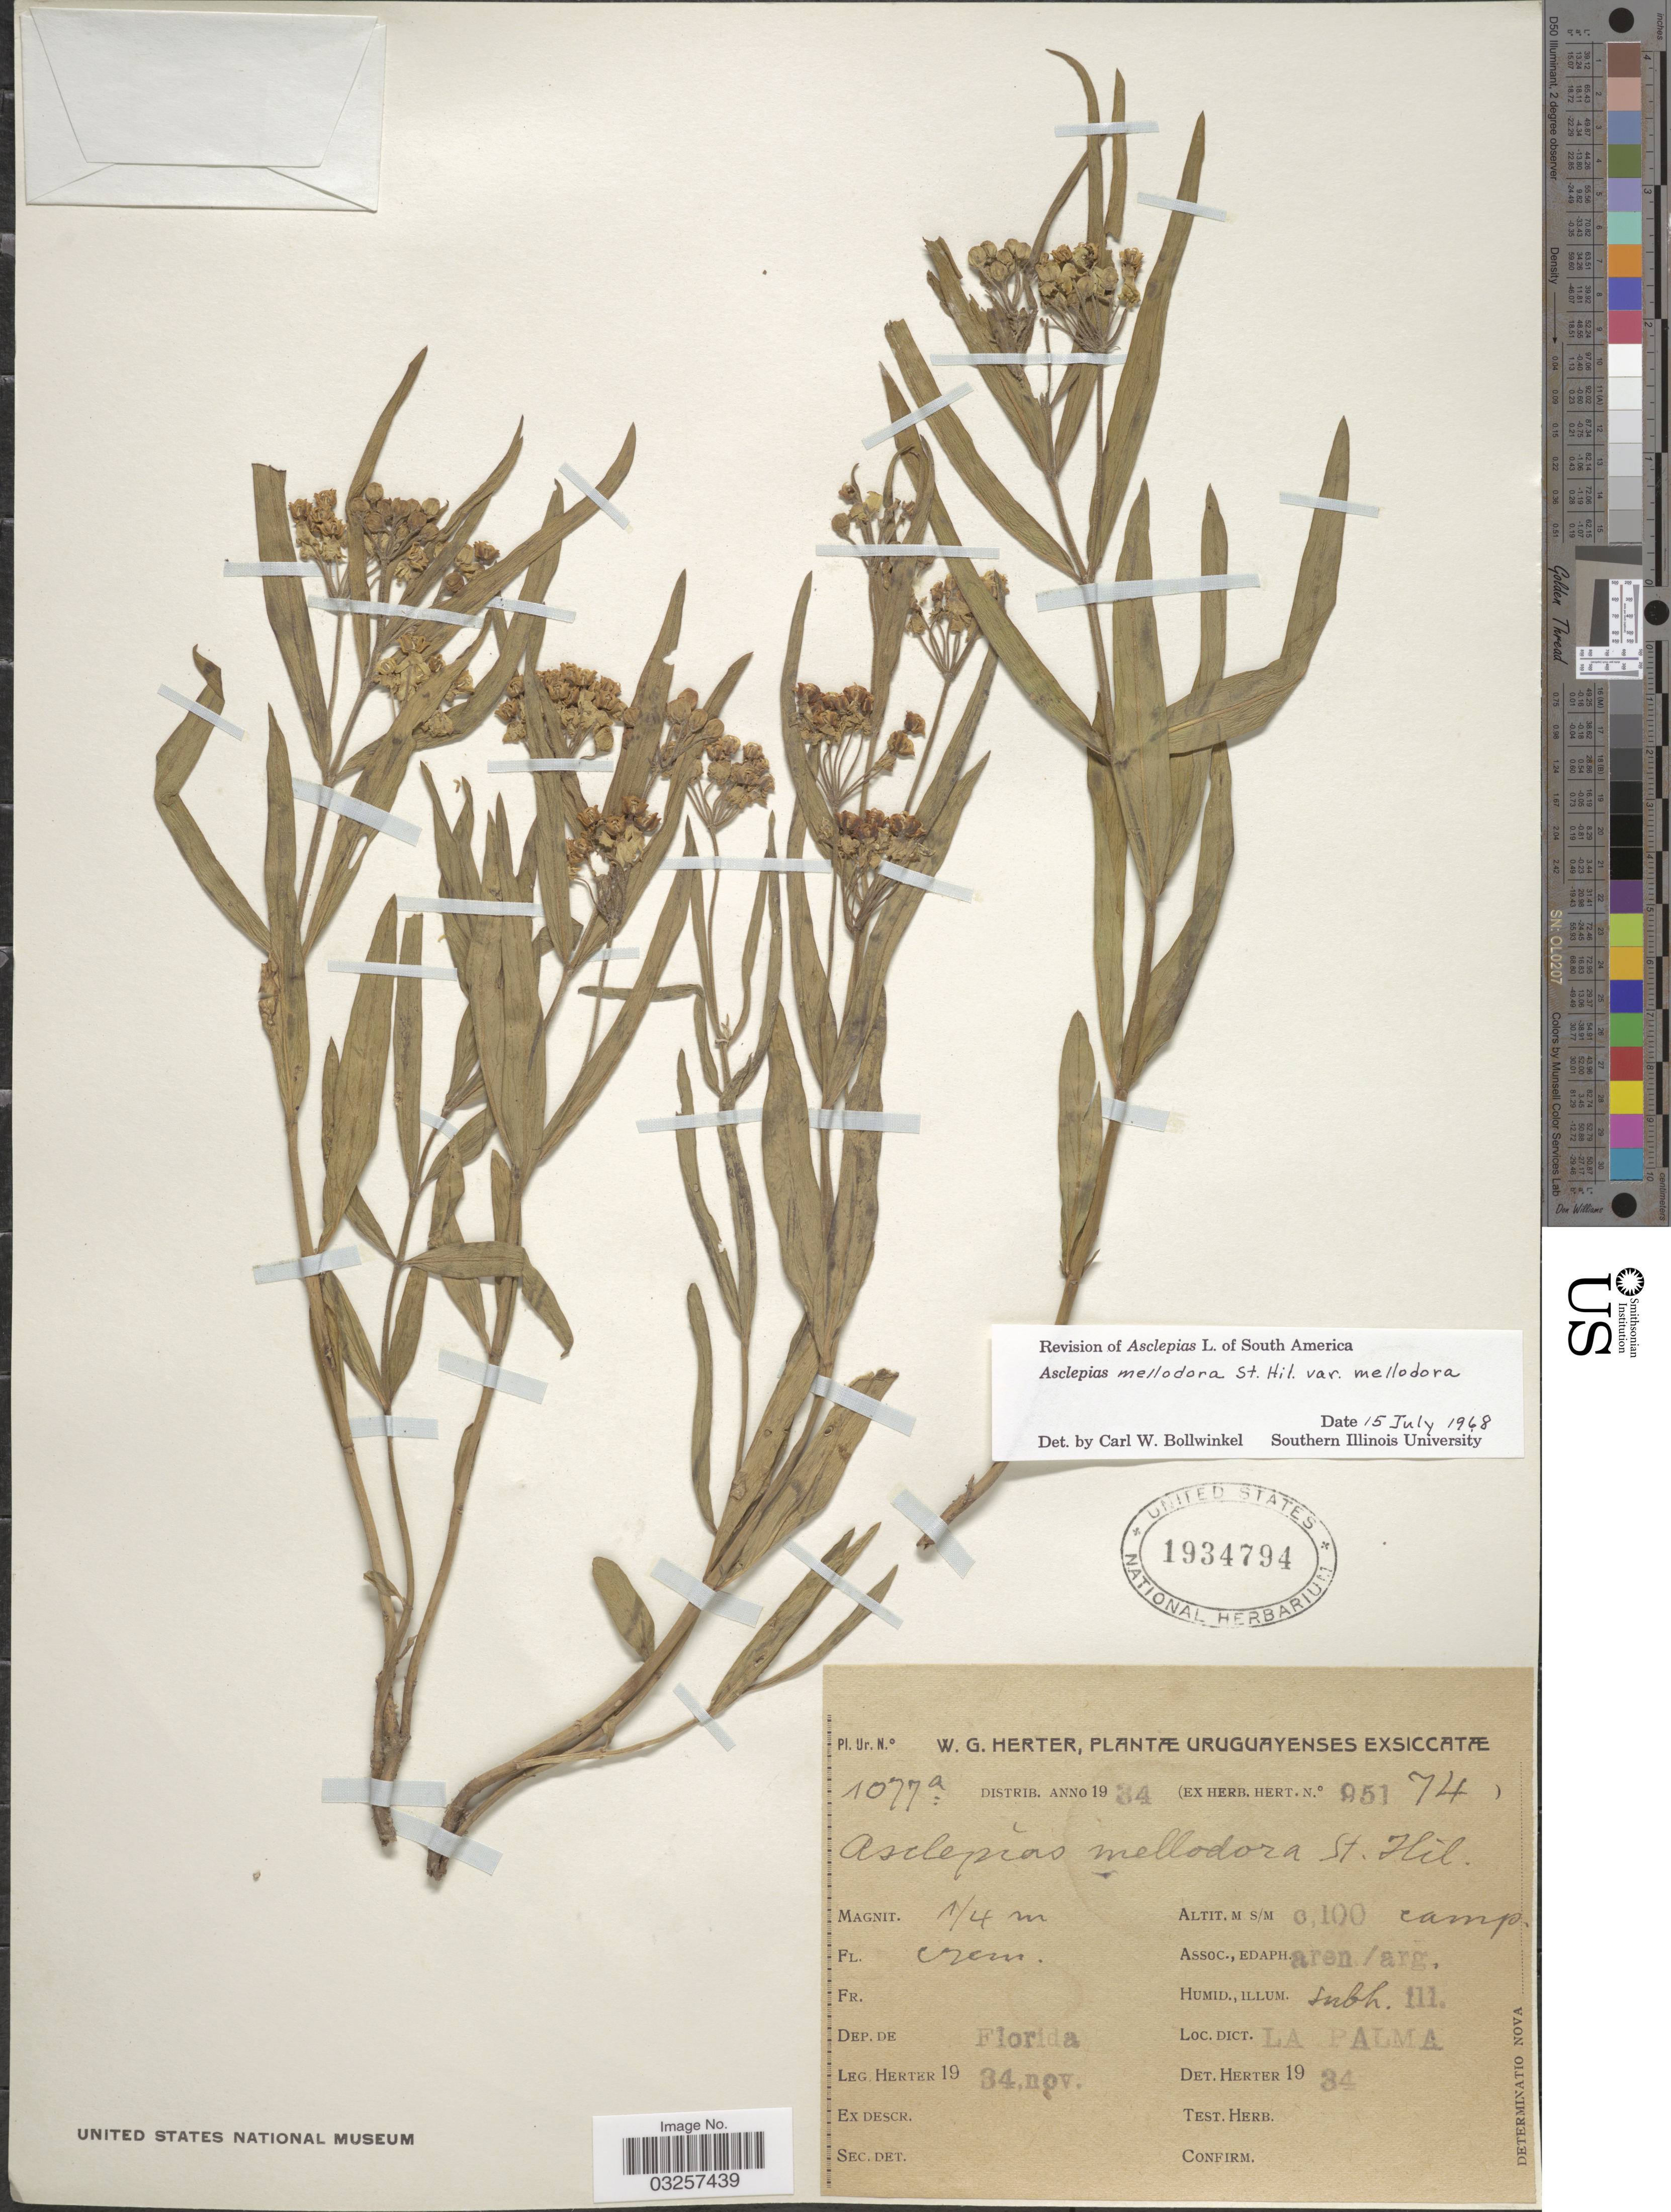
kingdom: Plantae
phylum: Tracheophyta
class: Magnoliopsida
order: Gentianales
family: Apocynaceae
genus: Asclepias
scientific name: Asclepias mellodora var. mellodora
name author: A. St.-Hil.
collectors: W. G. Herter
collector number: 1077a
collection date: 1934-11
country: Uruguay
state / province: Florida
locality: Dep. de Florida. La Palma.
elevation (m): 100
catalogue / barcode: US 1934794